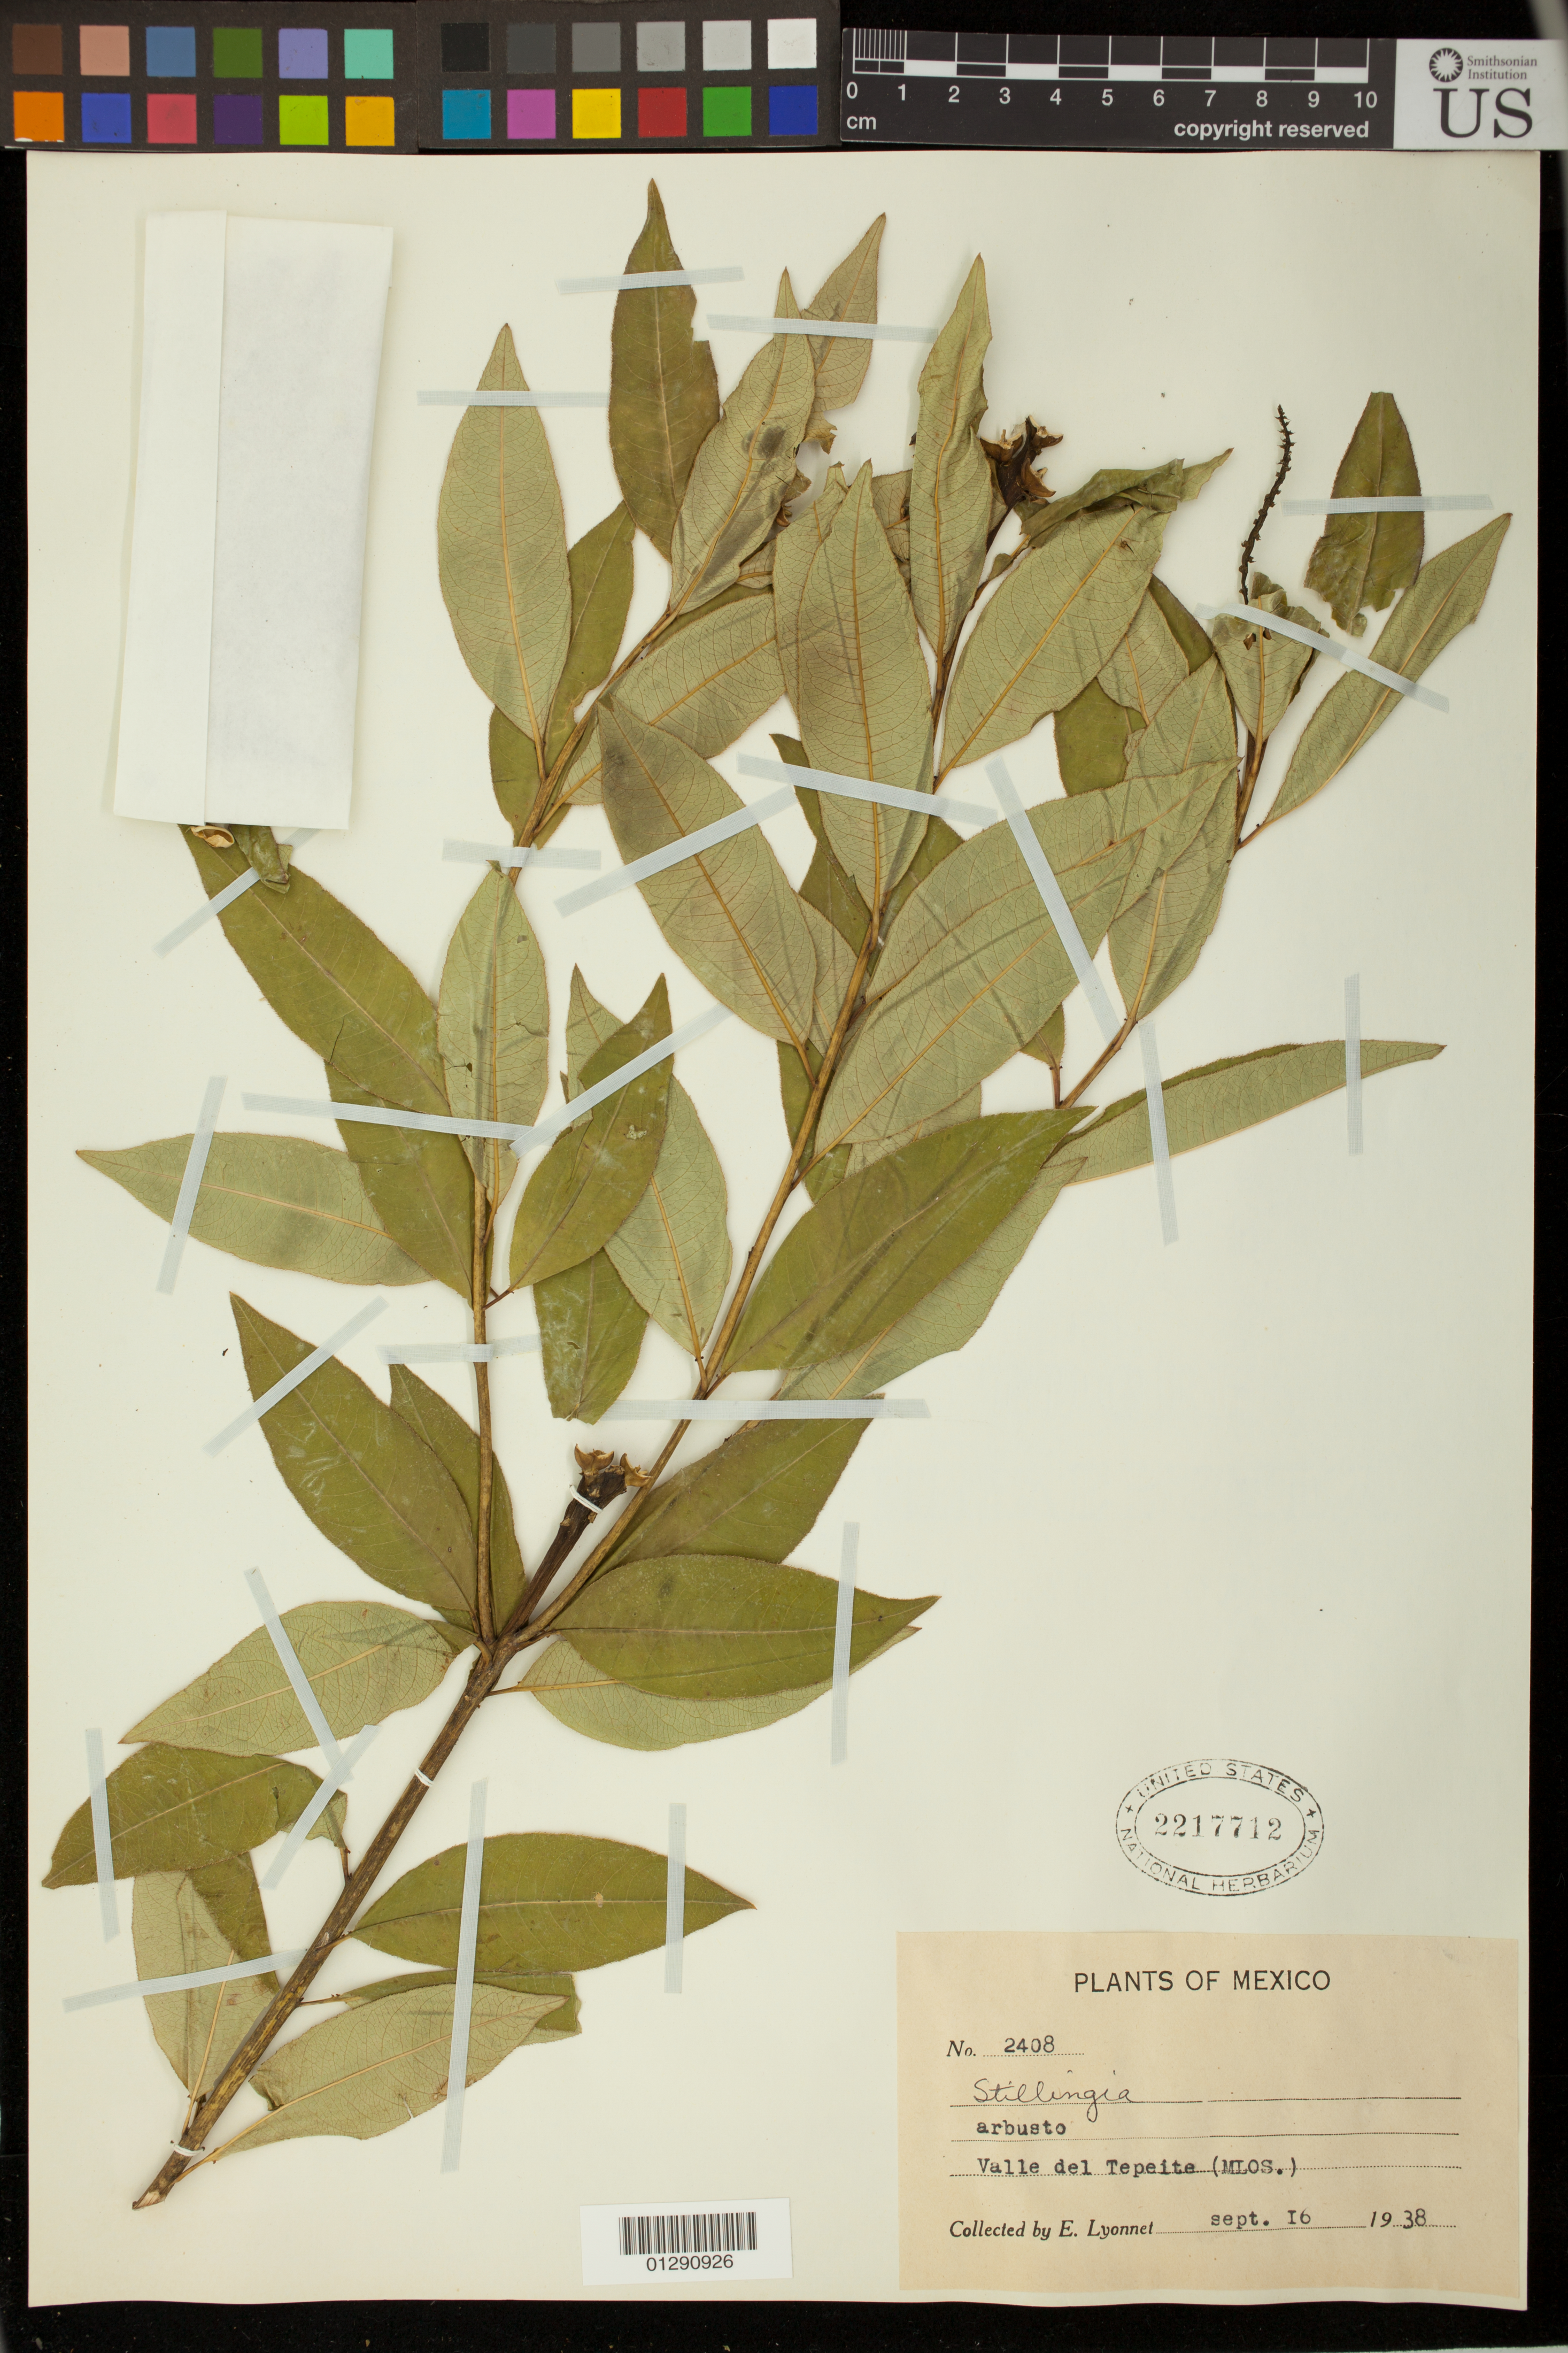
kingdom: Plantae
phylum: Tracheophyta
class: Magnoliopsida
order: Malpighiales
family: Euphorbiaceae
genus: Stillingia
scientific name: Stillingia sp.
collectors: E. Lyonnet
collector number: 2408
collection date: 1938-09-16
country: Mexico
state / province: Morelos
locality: Valle del Tepeite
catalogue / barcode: US 2217712